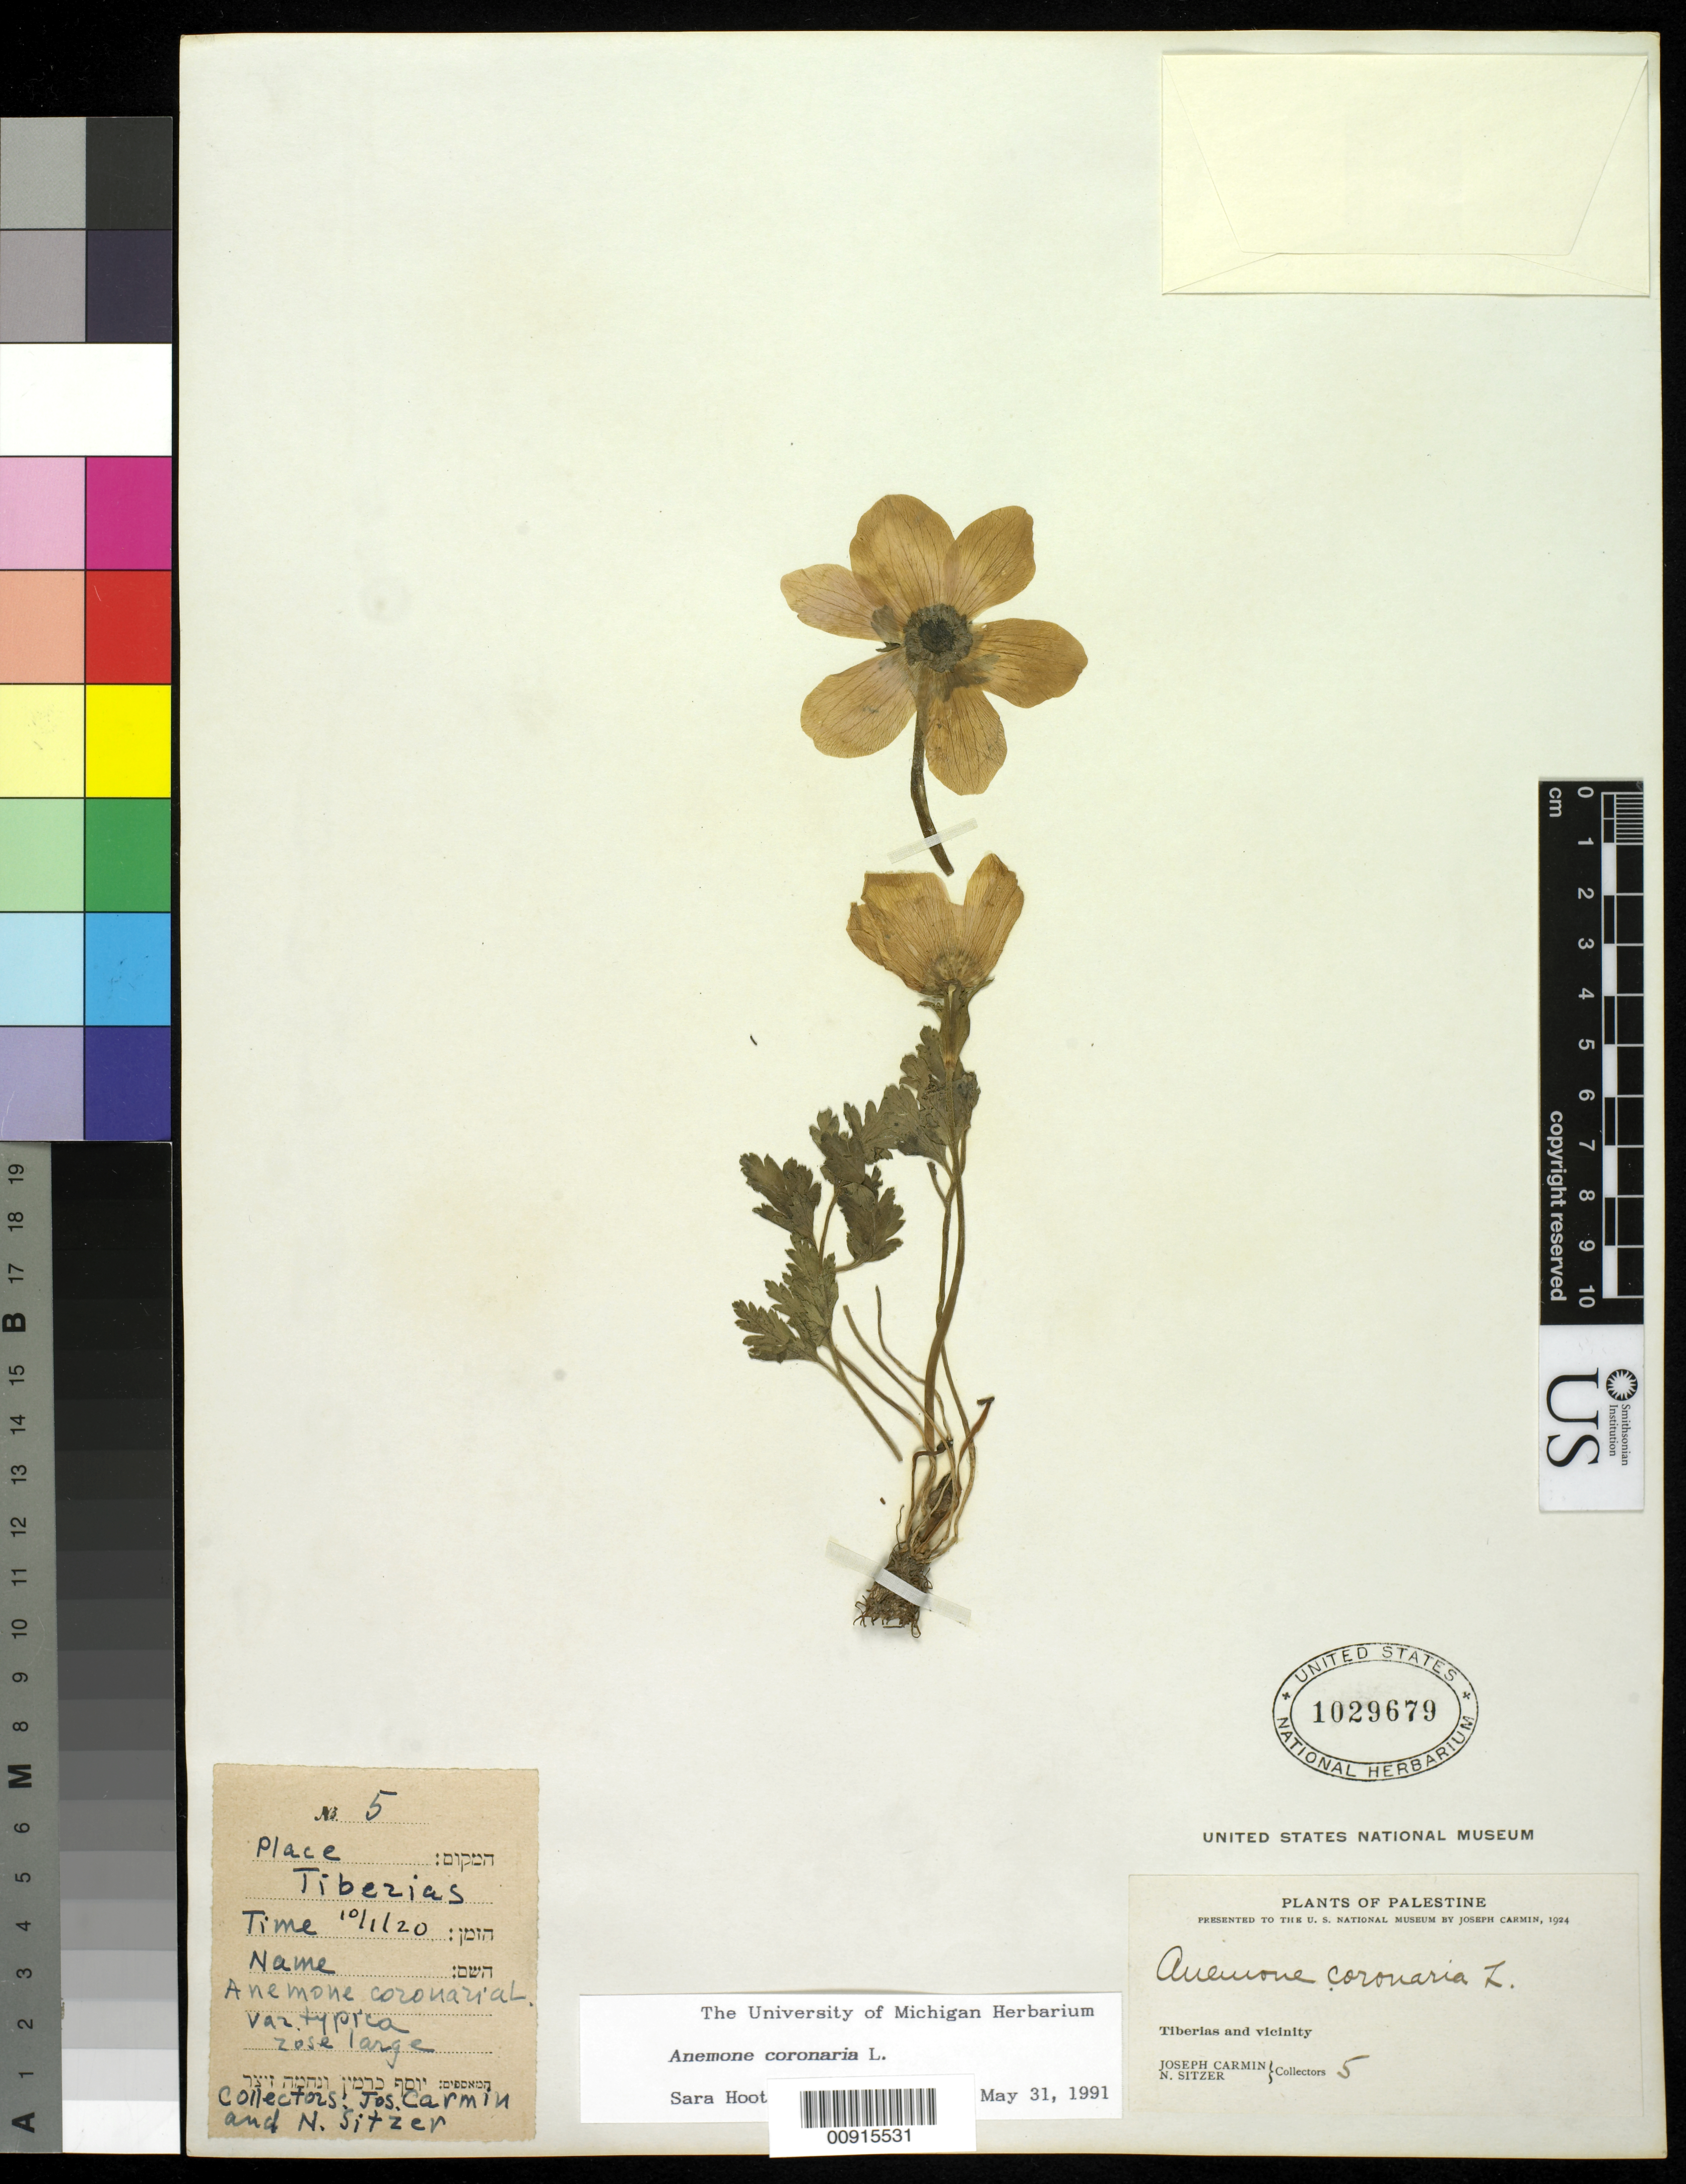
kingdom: Plantae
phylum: Tracheophyta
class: Magnoliopsida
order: Ranunculales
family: Ranunculaceae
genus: Anemone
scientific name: Anemone coronaria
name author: L.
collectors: J. Carmin & N. Sitzer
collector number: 5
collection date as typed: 10.1.20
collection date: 1920-01-10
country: Israel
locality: Tiberias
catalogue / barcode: US 1029679